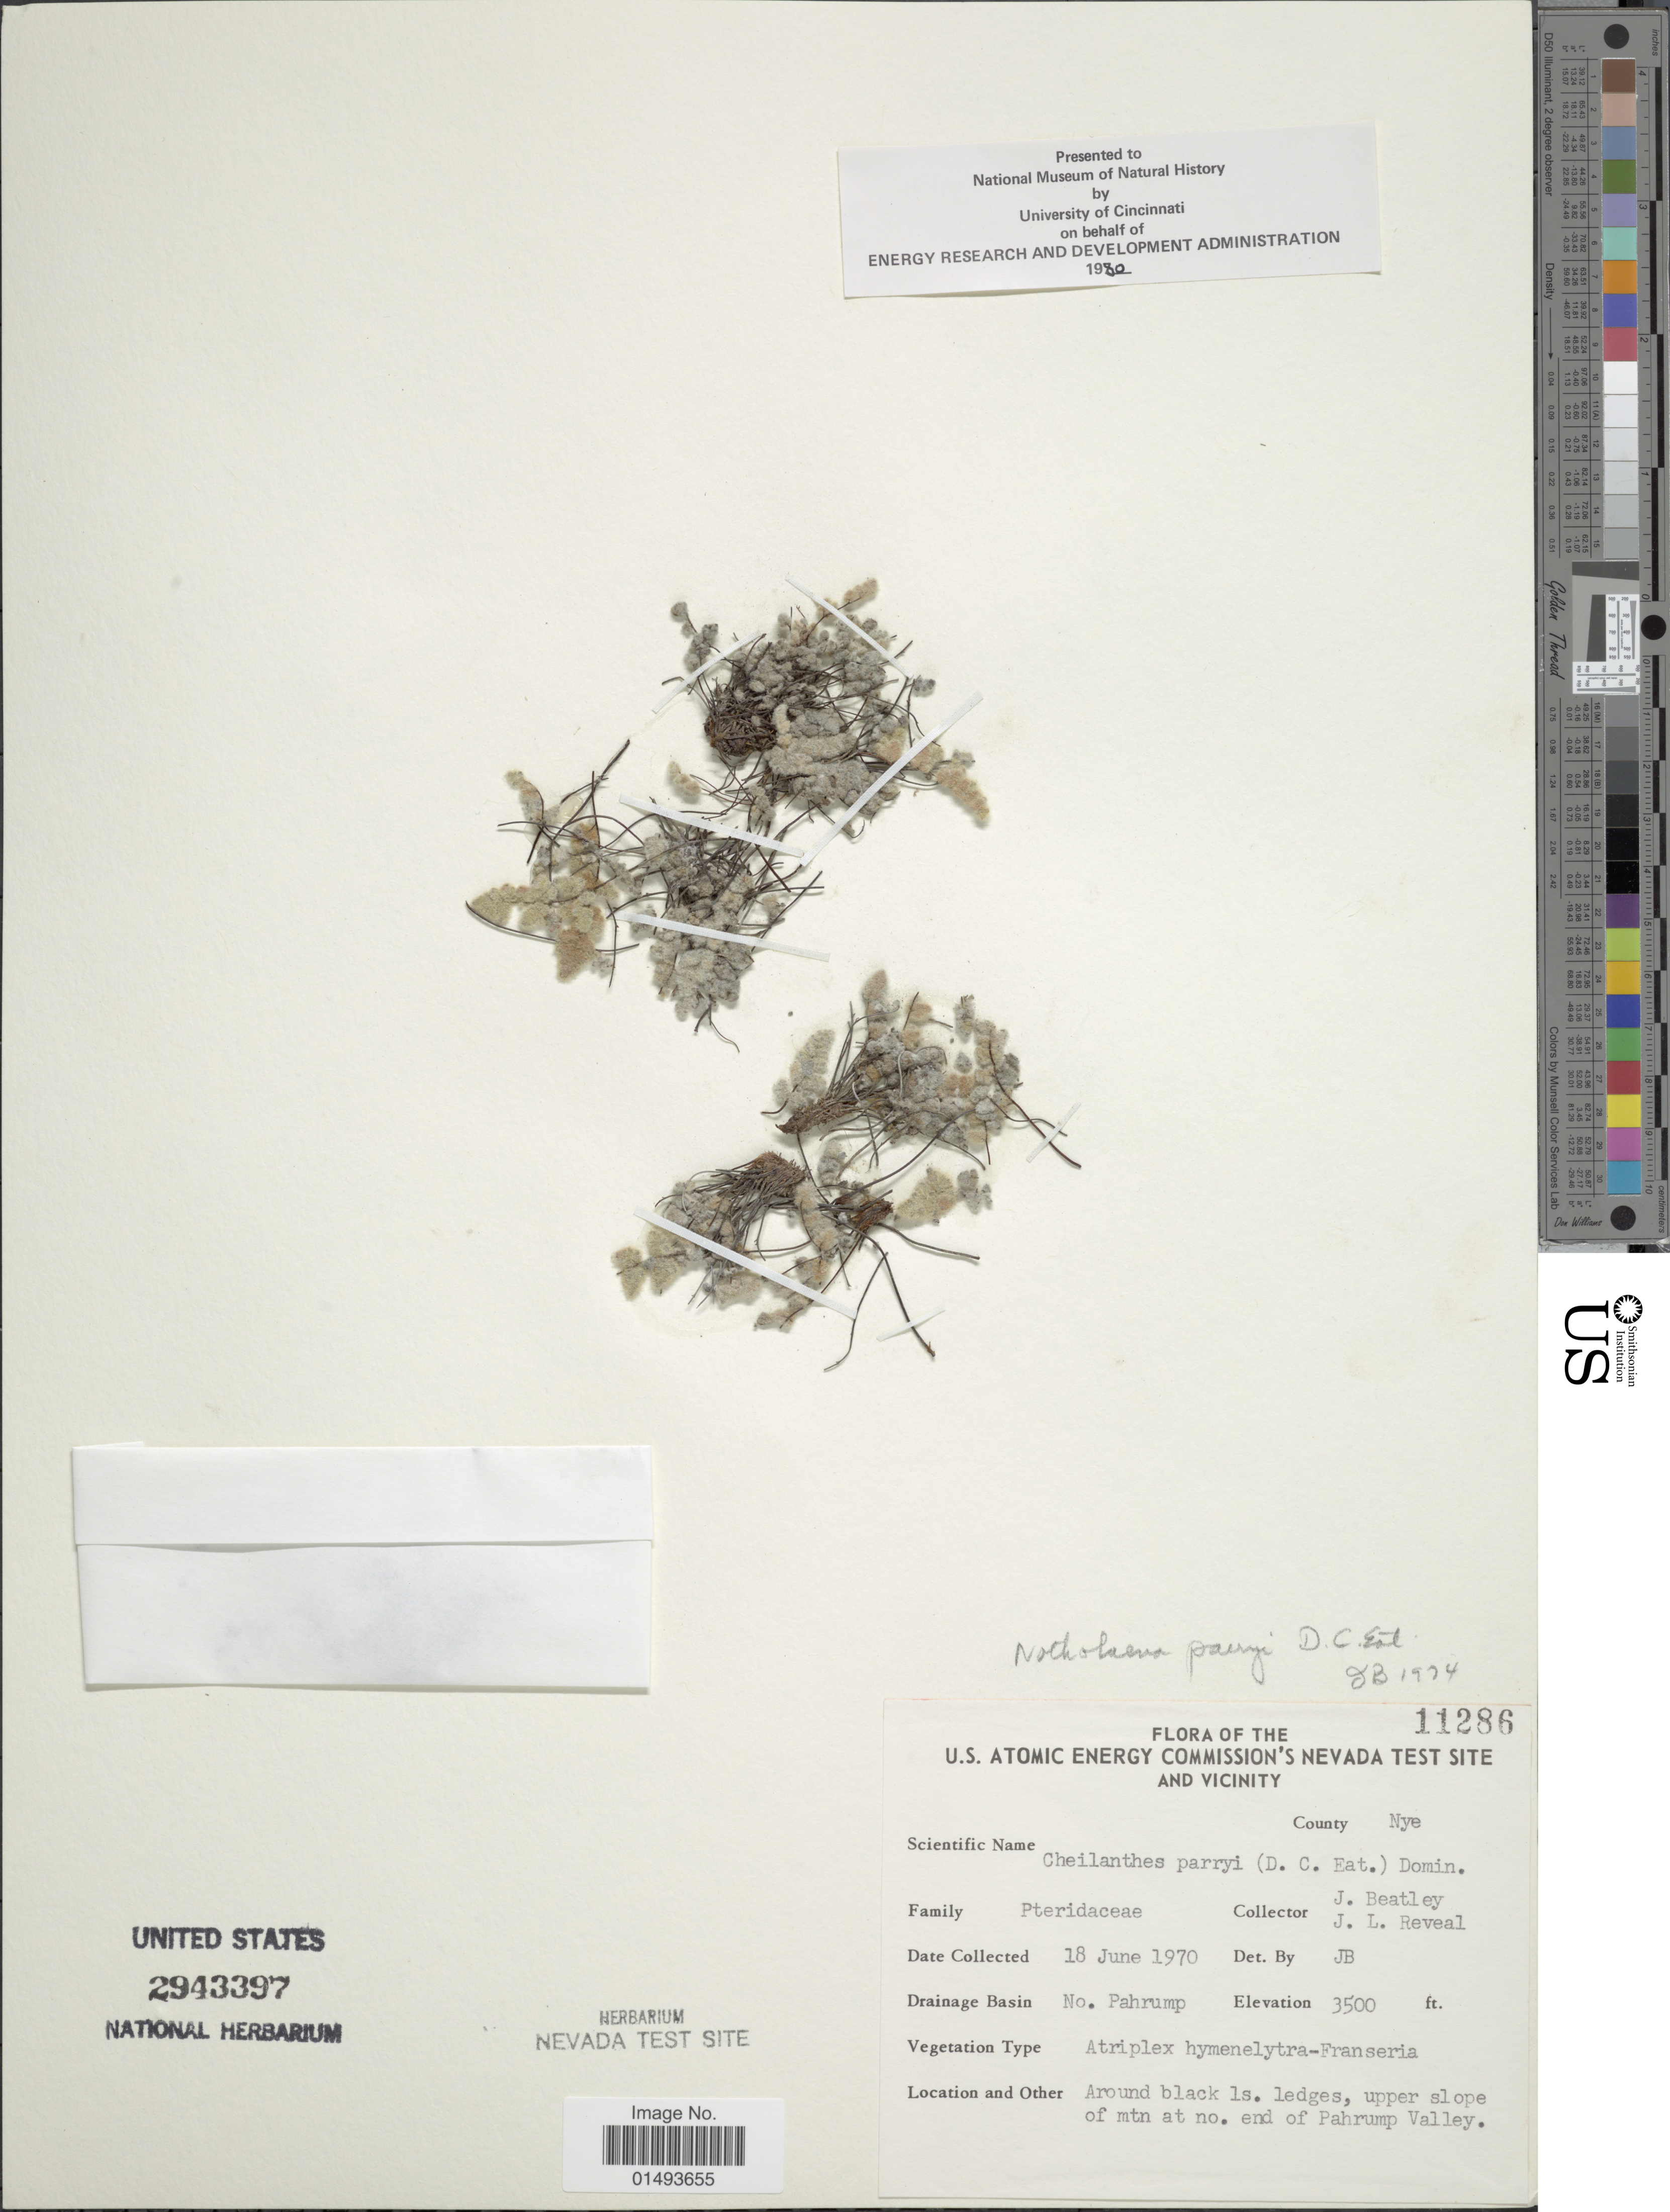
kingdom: Plantae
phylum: Tracheophyta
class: Polypodiopsida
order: Polypodiales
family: Pteridaceae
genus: Myriopteris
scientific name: Myriopteris parryi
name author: (D.C. Eaton) Grusz & Windham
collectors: J. C. Beatley & J. L. Reveal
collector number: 11286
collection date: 1970-06-18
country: United States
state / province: Nevada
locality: Flora of the U.S Atomic Energy Commission's Nevada Test Site and Vicinity, Around black ls. ledges, upper slope of mtn. at no. end of Pahrump Valley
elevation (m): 1067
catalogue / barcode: US 2943397